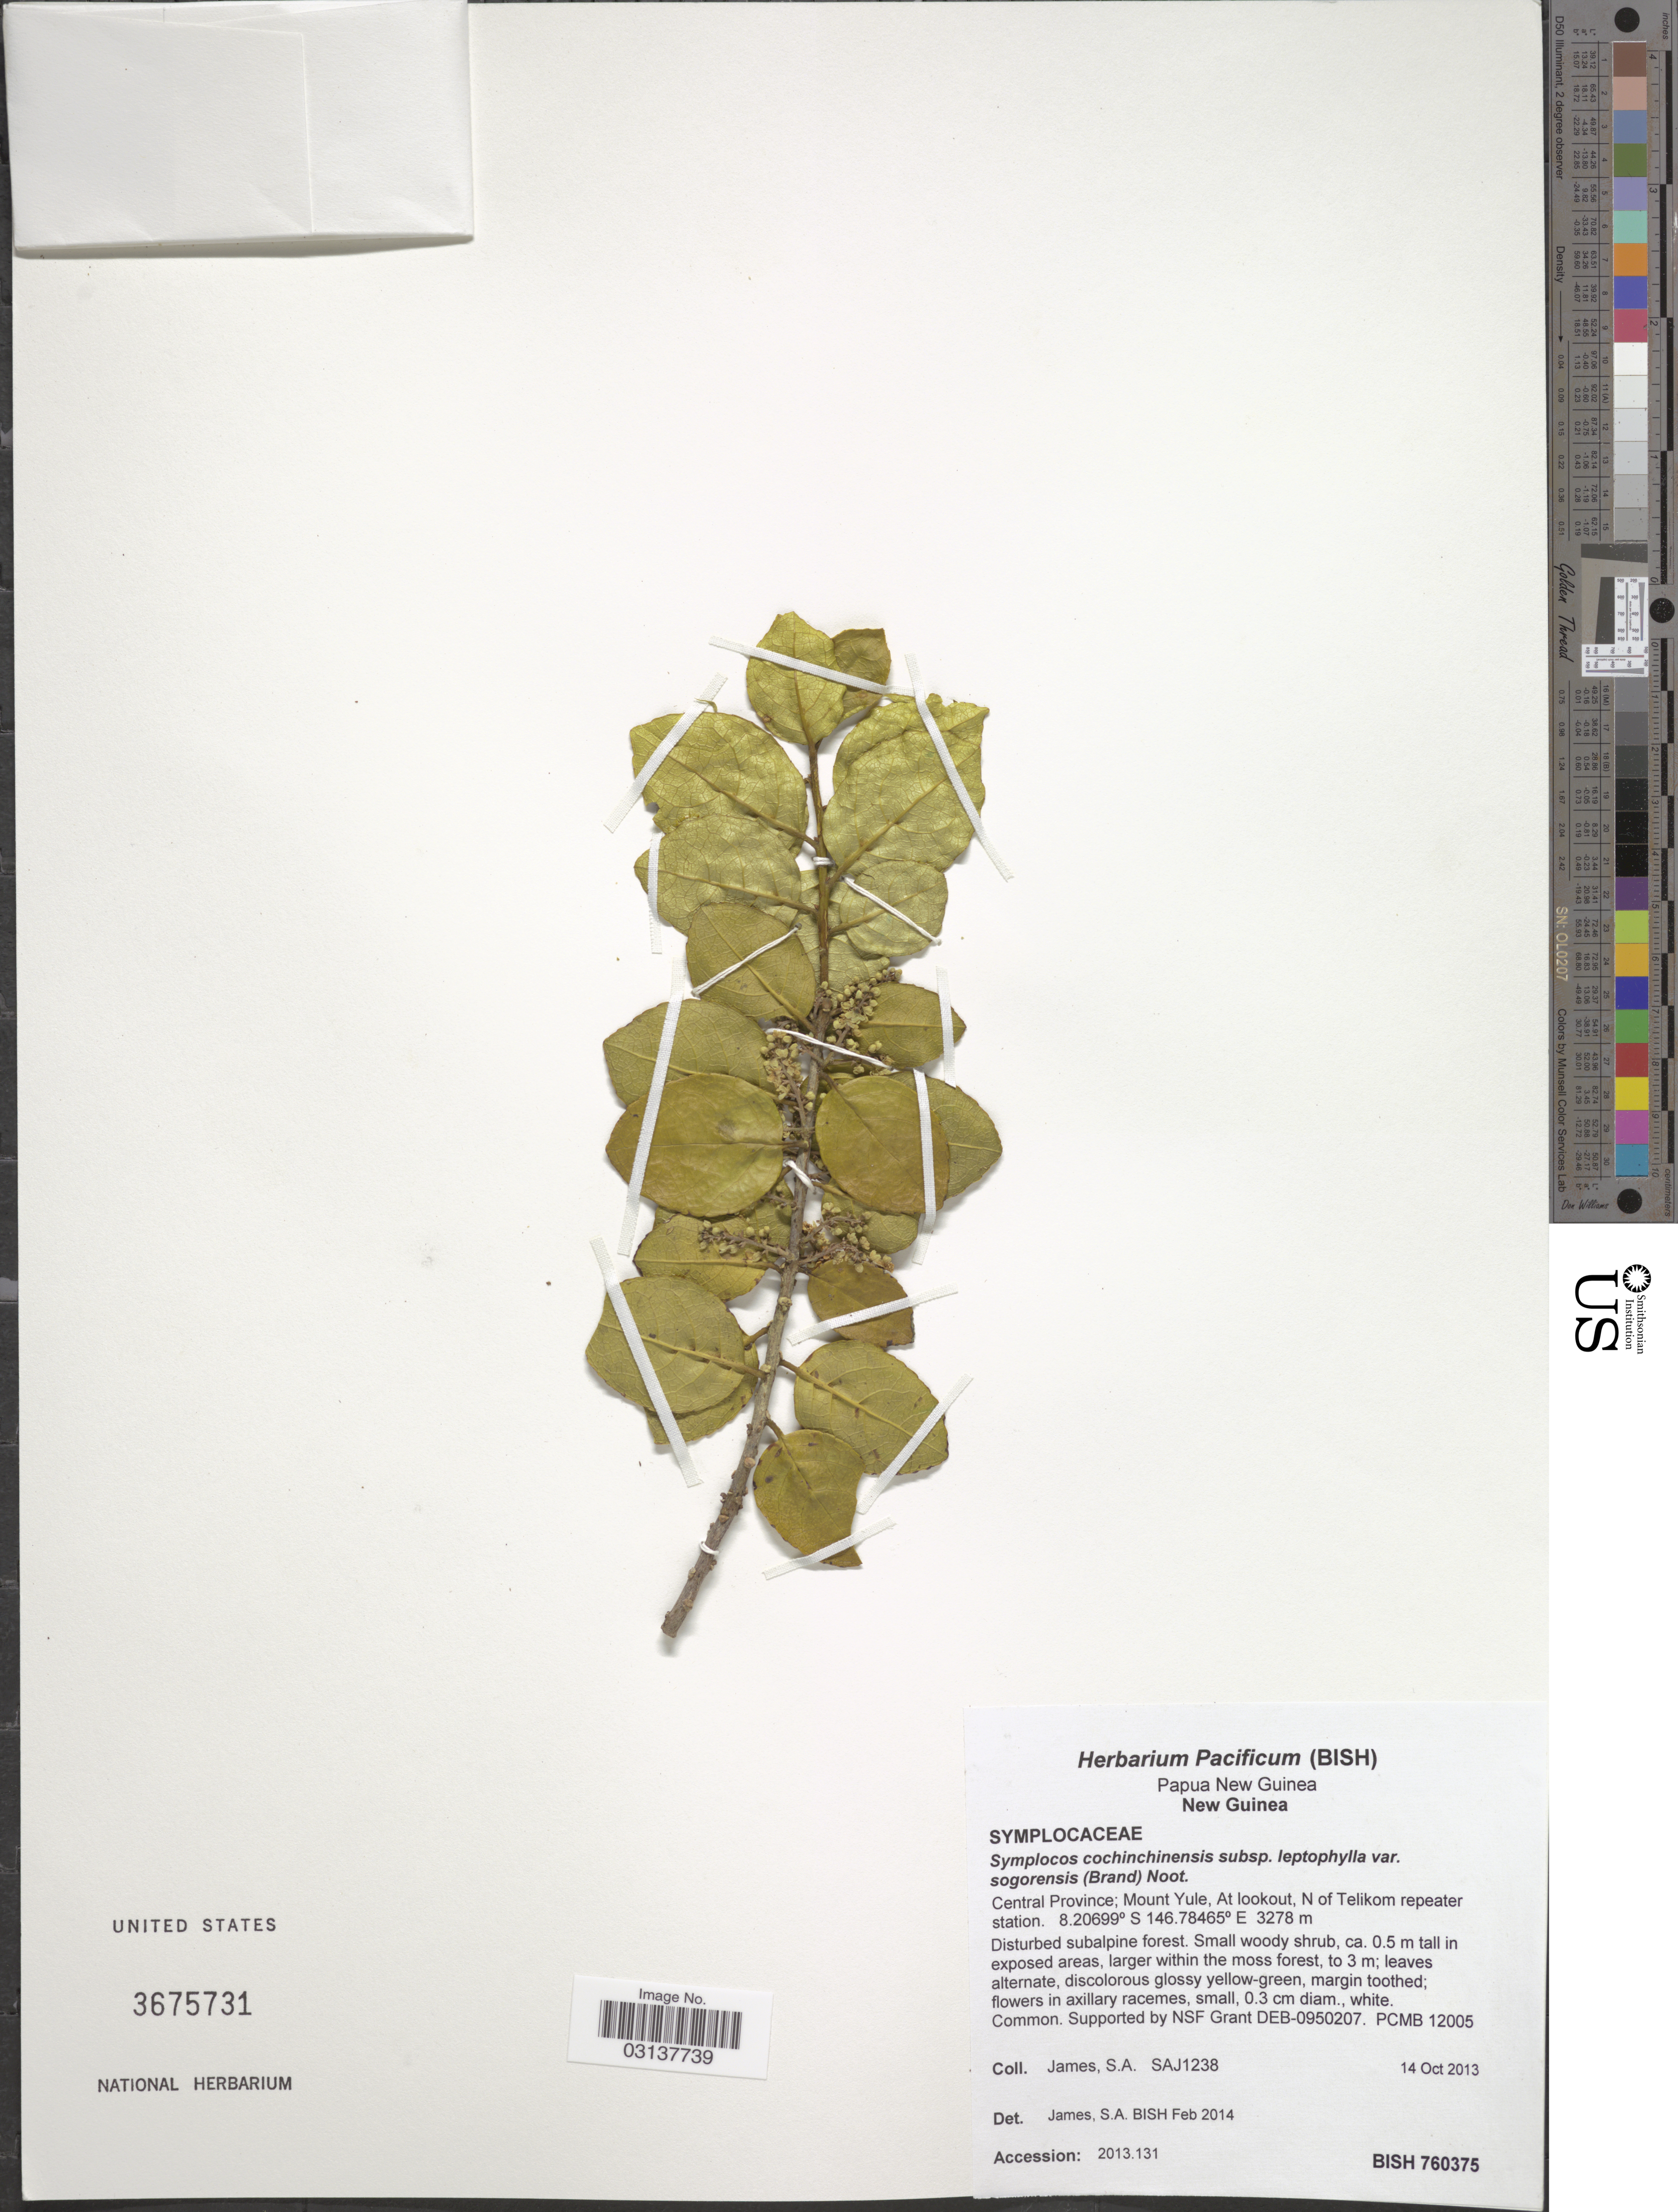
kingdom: Plantae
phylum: Tracheophyta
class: Magnoliopsida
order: Ericales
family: Symplocaceae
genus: Symplocos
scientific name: Symplocos cochinchinensis var. sogeriensis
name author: (Brand) Noot.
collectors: S. James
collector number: SAJ1238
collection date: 2013-10-14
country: Papua New Guinea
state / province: Central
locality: New Guinea, Central Province: Mount Yule, At lookout, N of Telikom repeater station.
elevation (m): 3278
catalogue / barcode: US 3675731